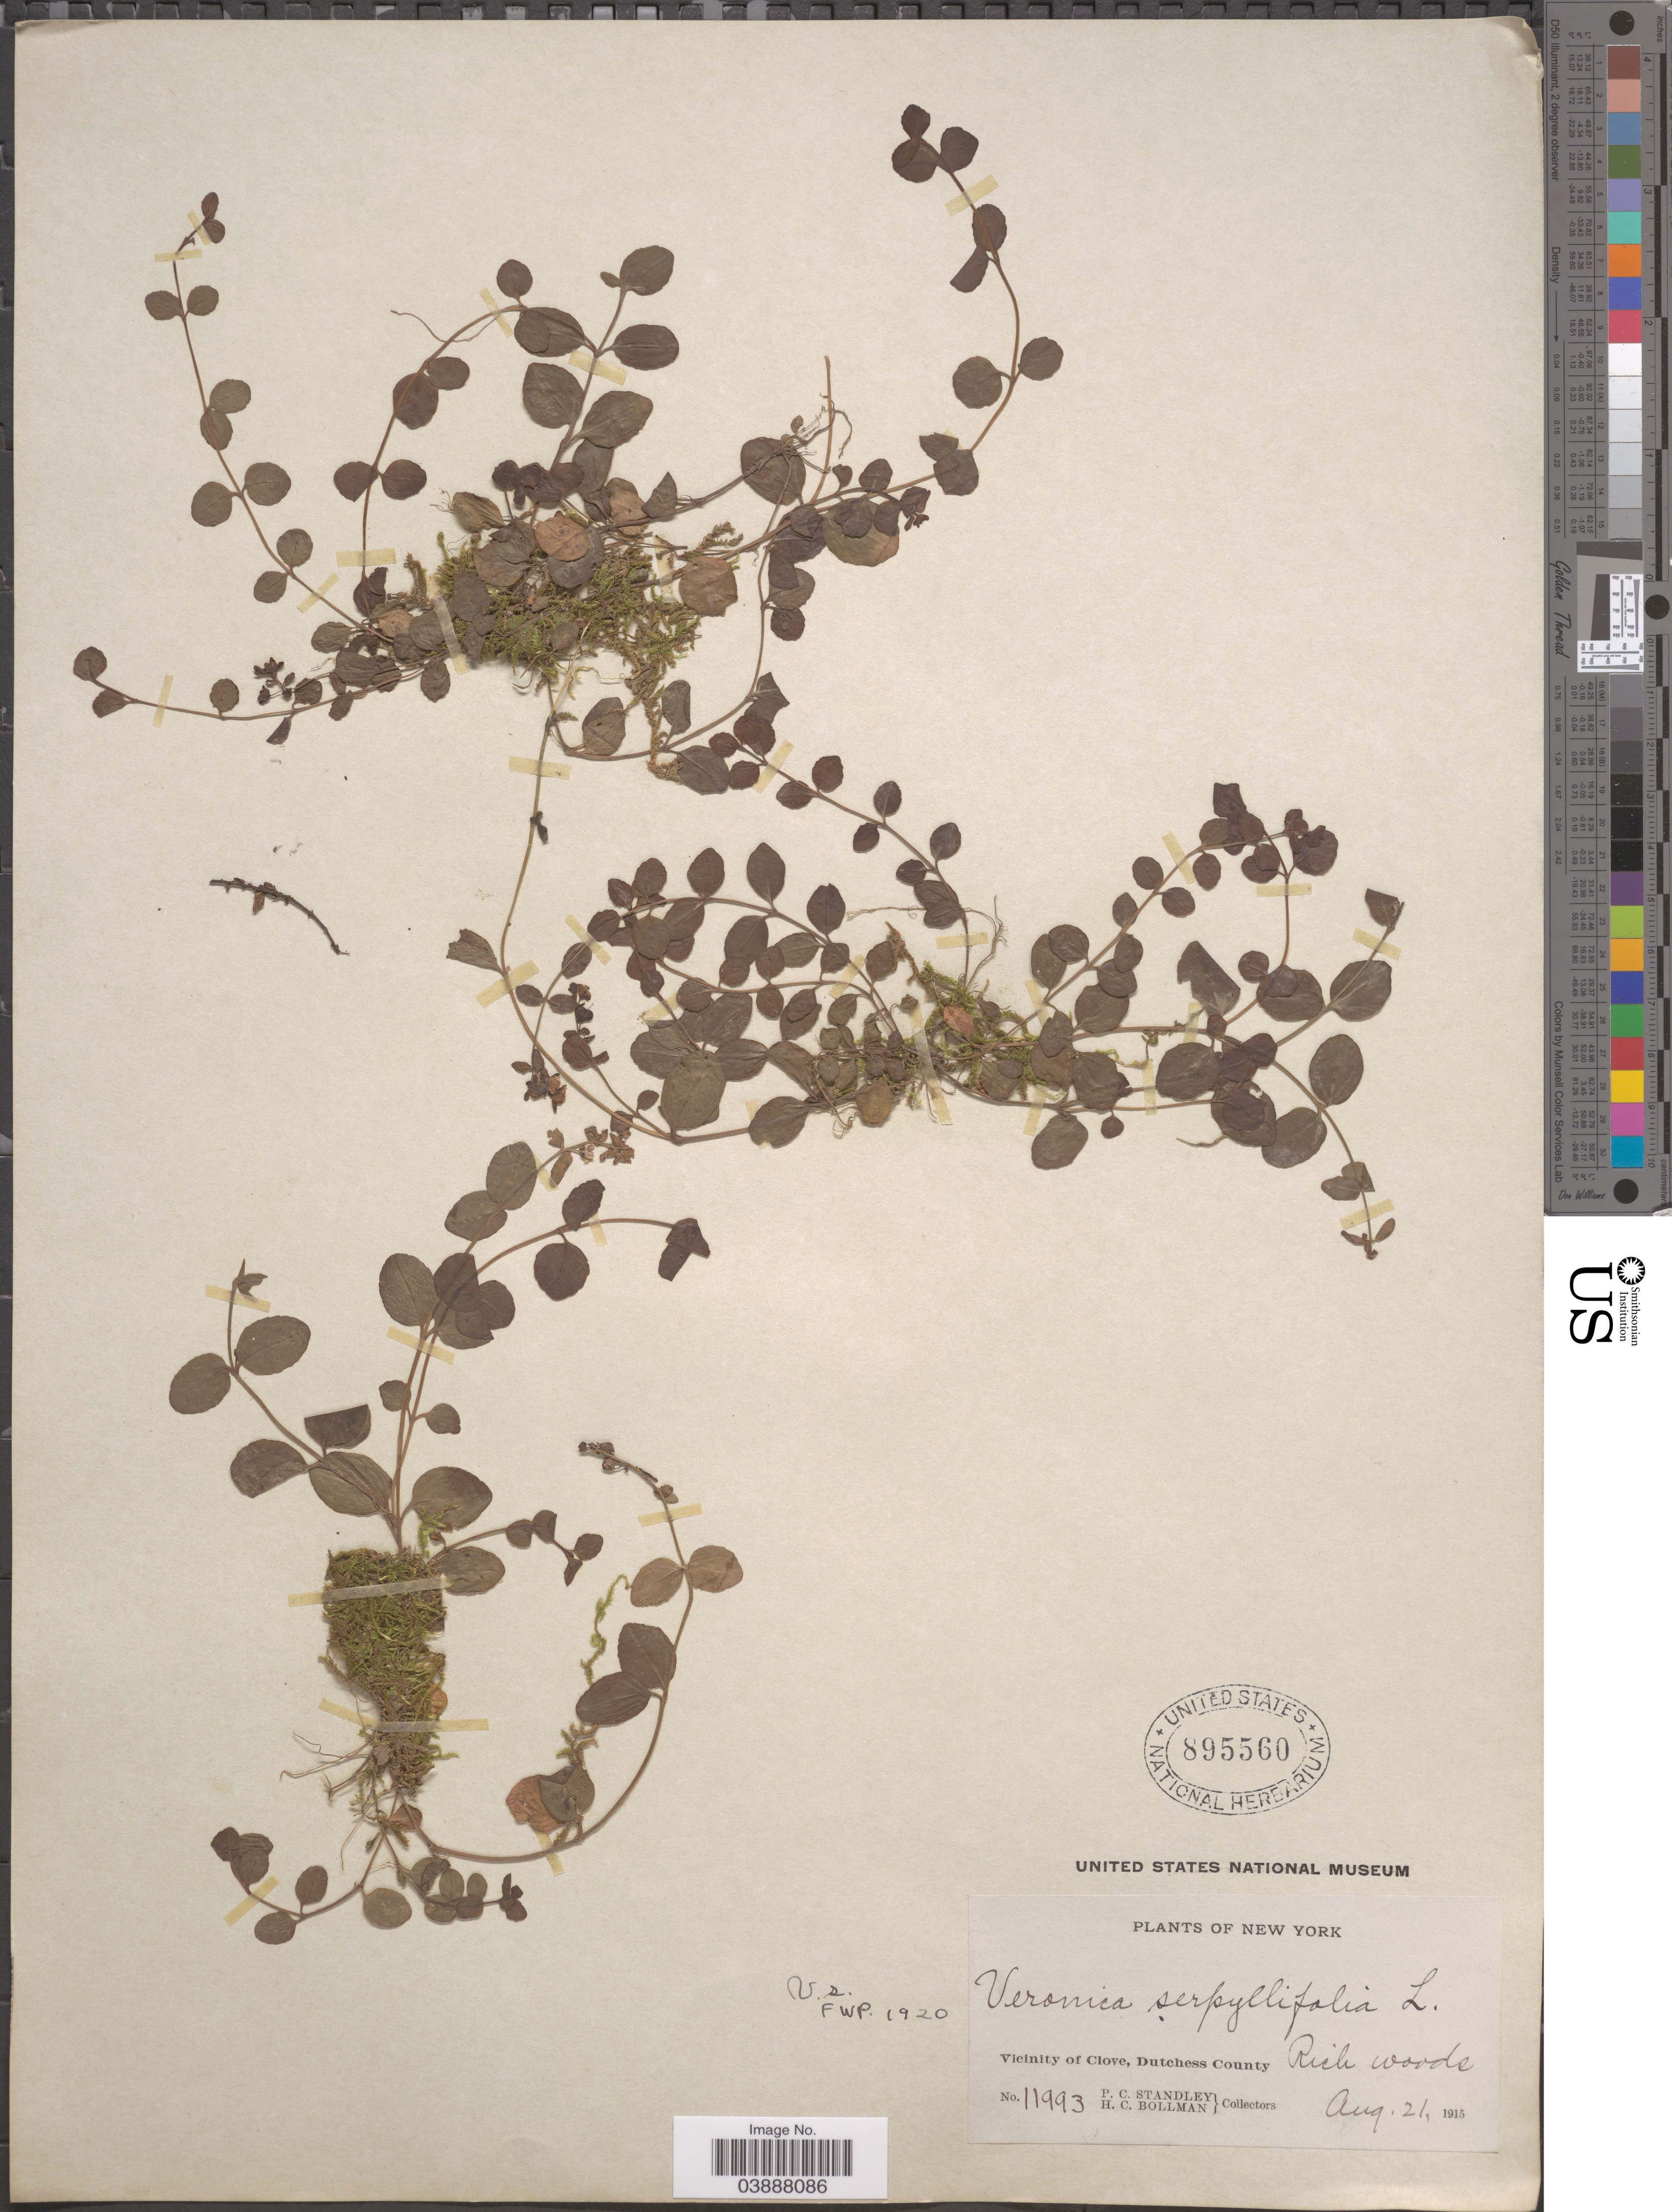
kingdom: Plantae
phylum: Tracheophyta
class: Magnoliopsida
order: Lamiales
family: Plantaginaceae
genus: Veronica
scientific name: Veronica serpyllifolia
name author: L.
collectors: P. C. Standley & H. C. Bollman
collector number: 11993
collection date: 1915-08-21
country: United States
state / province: New York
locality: Vicinity of Clove, Dutchess County.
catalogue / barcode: US 895560